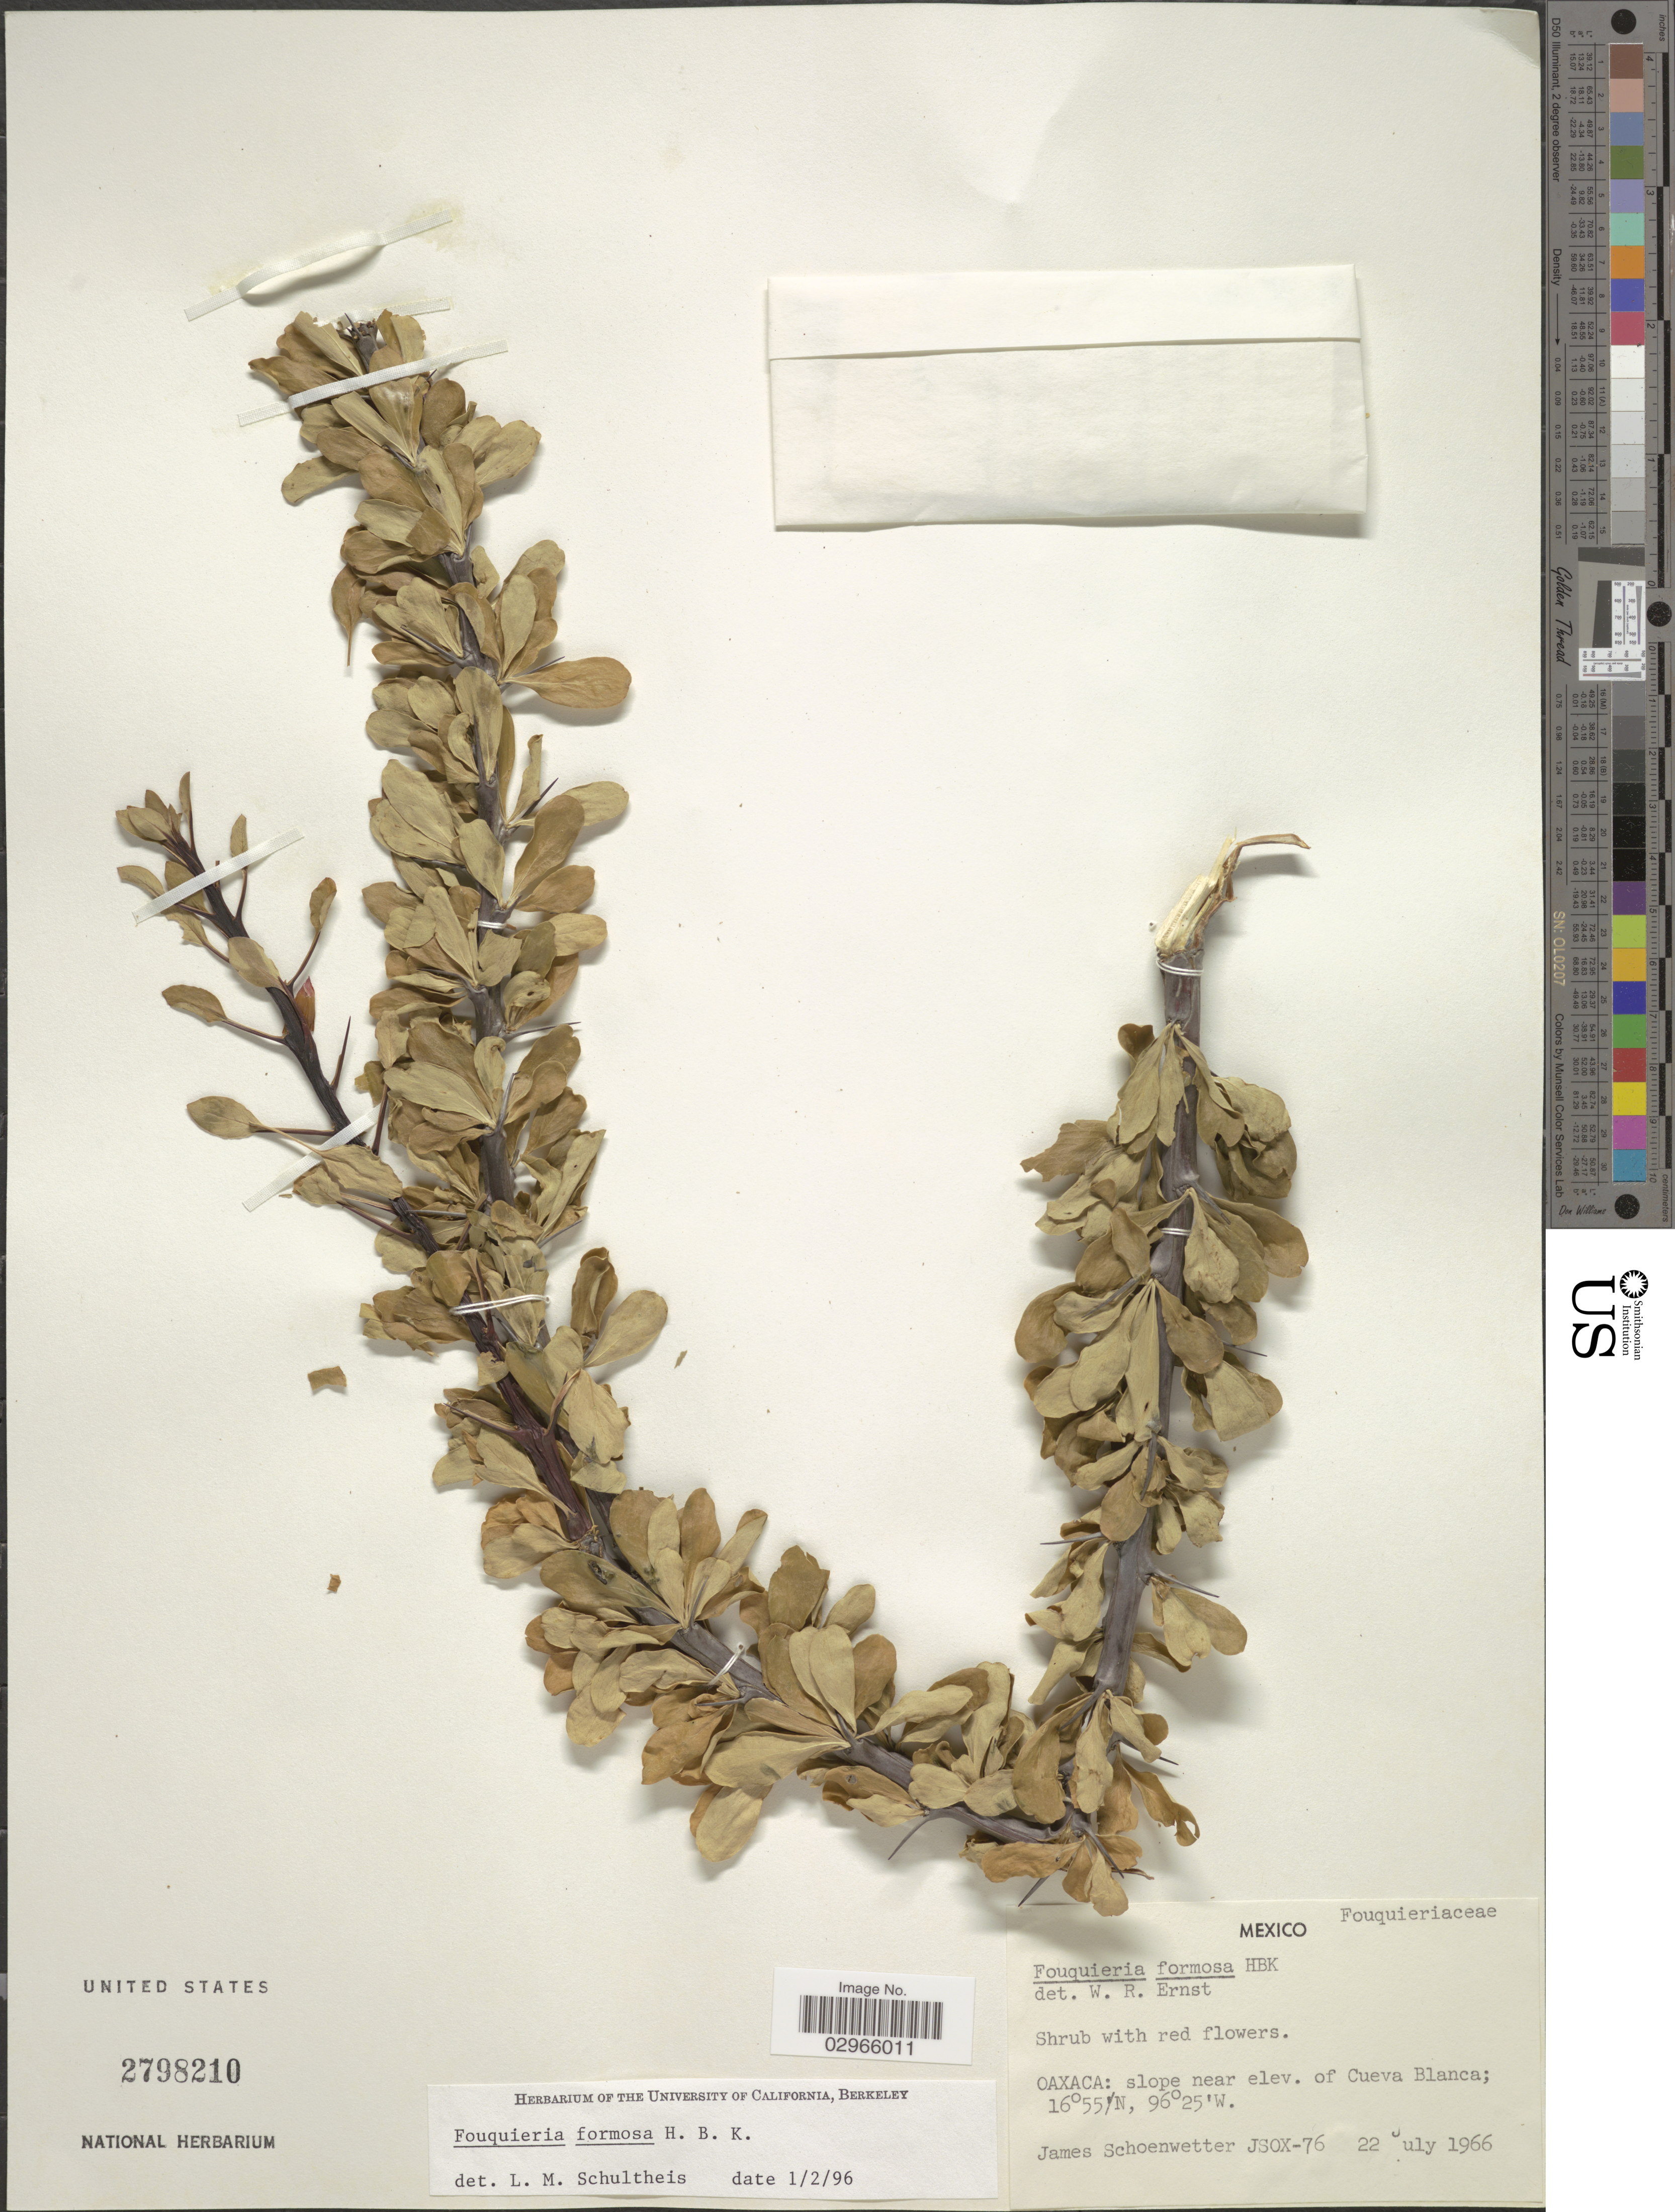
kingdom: Plantae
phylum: Tracheophyta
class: Magnoliopsida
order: Ericales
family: Fouquieriaceae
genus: Fouquieria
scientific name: Fouquieria formosa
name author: Kunth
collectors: J. Schoenwetter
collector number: JSOX-76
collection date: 1966-07-22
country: Mexico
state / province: Oaxaca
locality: Slope near elev. of Cueva Blanca.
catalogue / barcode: US 2798210